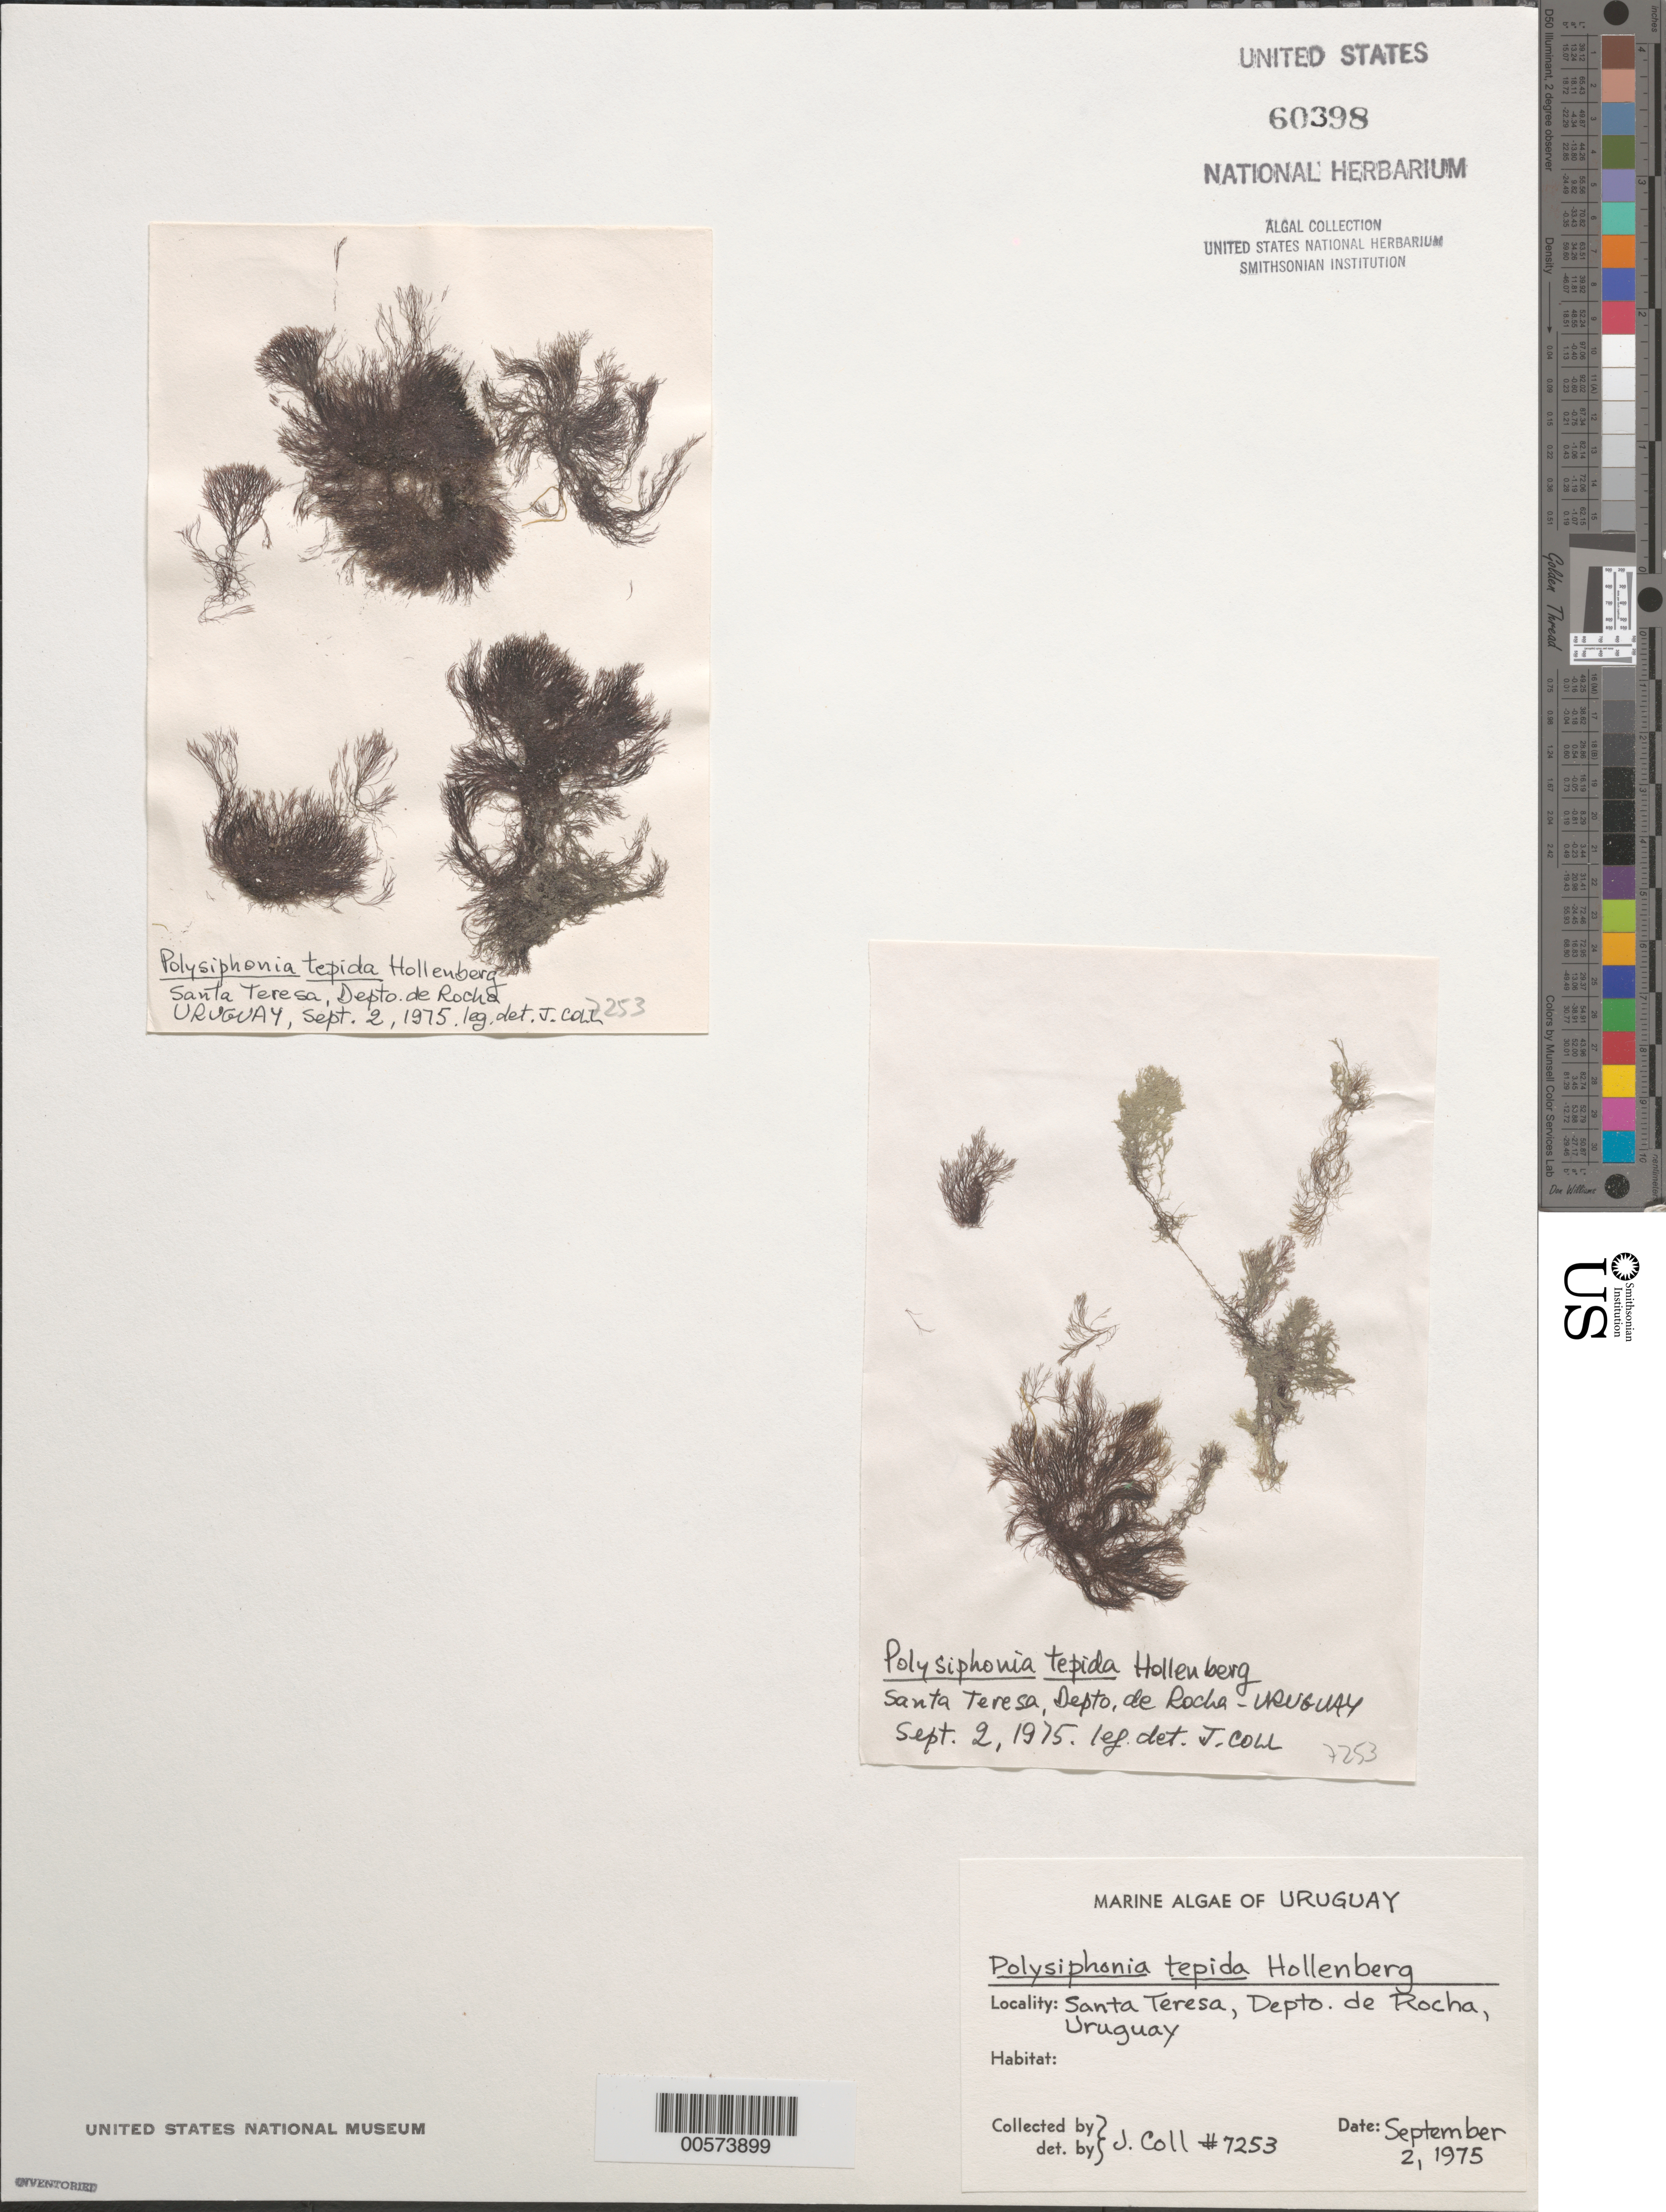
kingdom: Plantae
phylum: Rhodophyta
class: Florideophyceae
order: Ceramiales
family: Rhodomelaceae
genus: Polysiphonia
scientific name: Polysiphonia foetidissima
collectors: J. Coll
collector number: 7253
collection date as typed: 02 Sep 1971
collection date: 1971-09-02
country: Uruguay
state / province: Rocha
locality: Santa Teresa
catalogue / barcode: US 60398